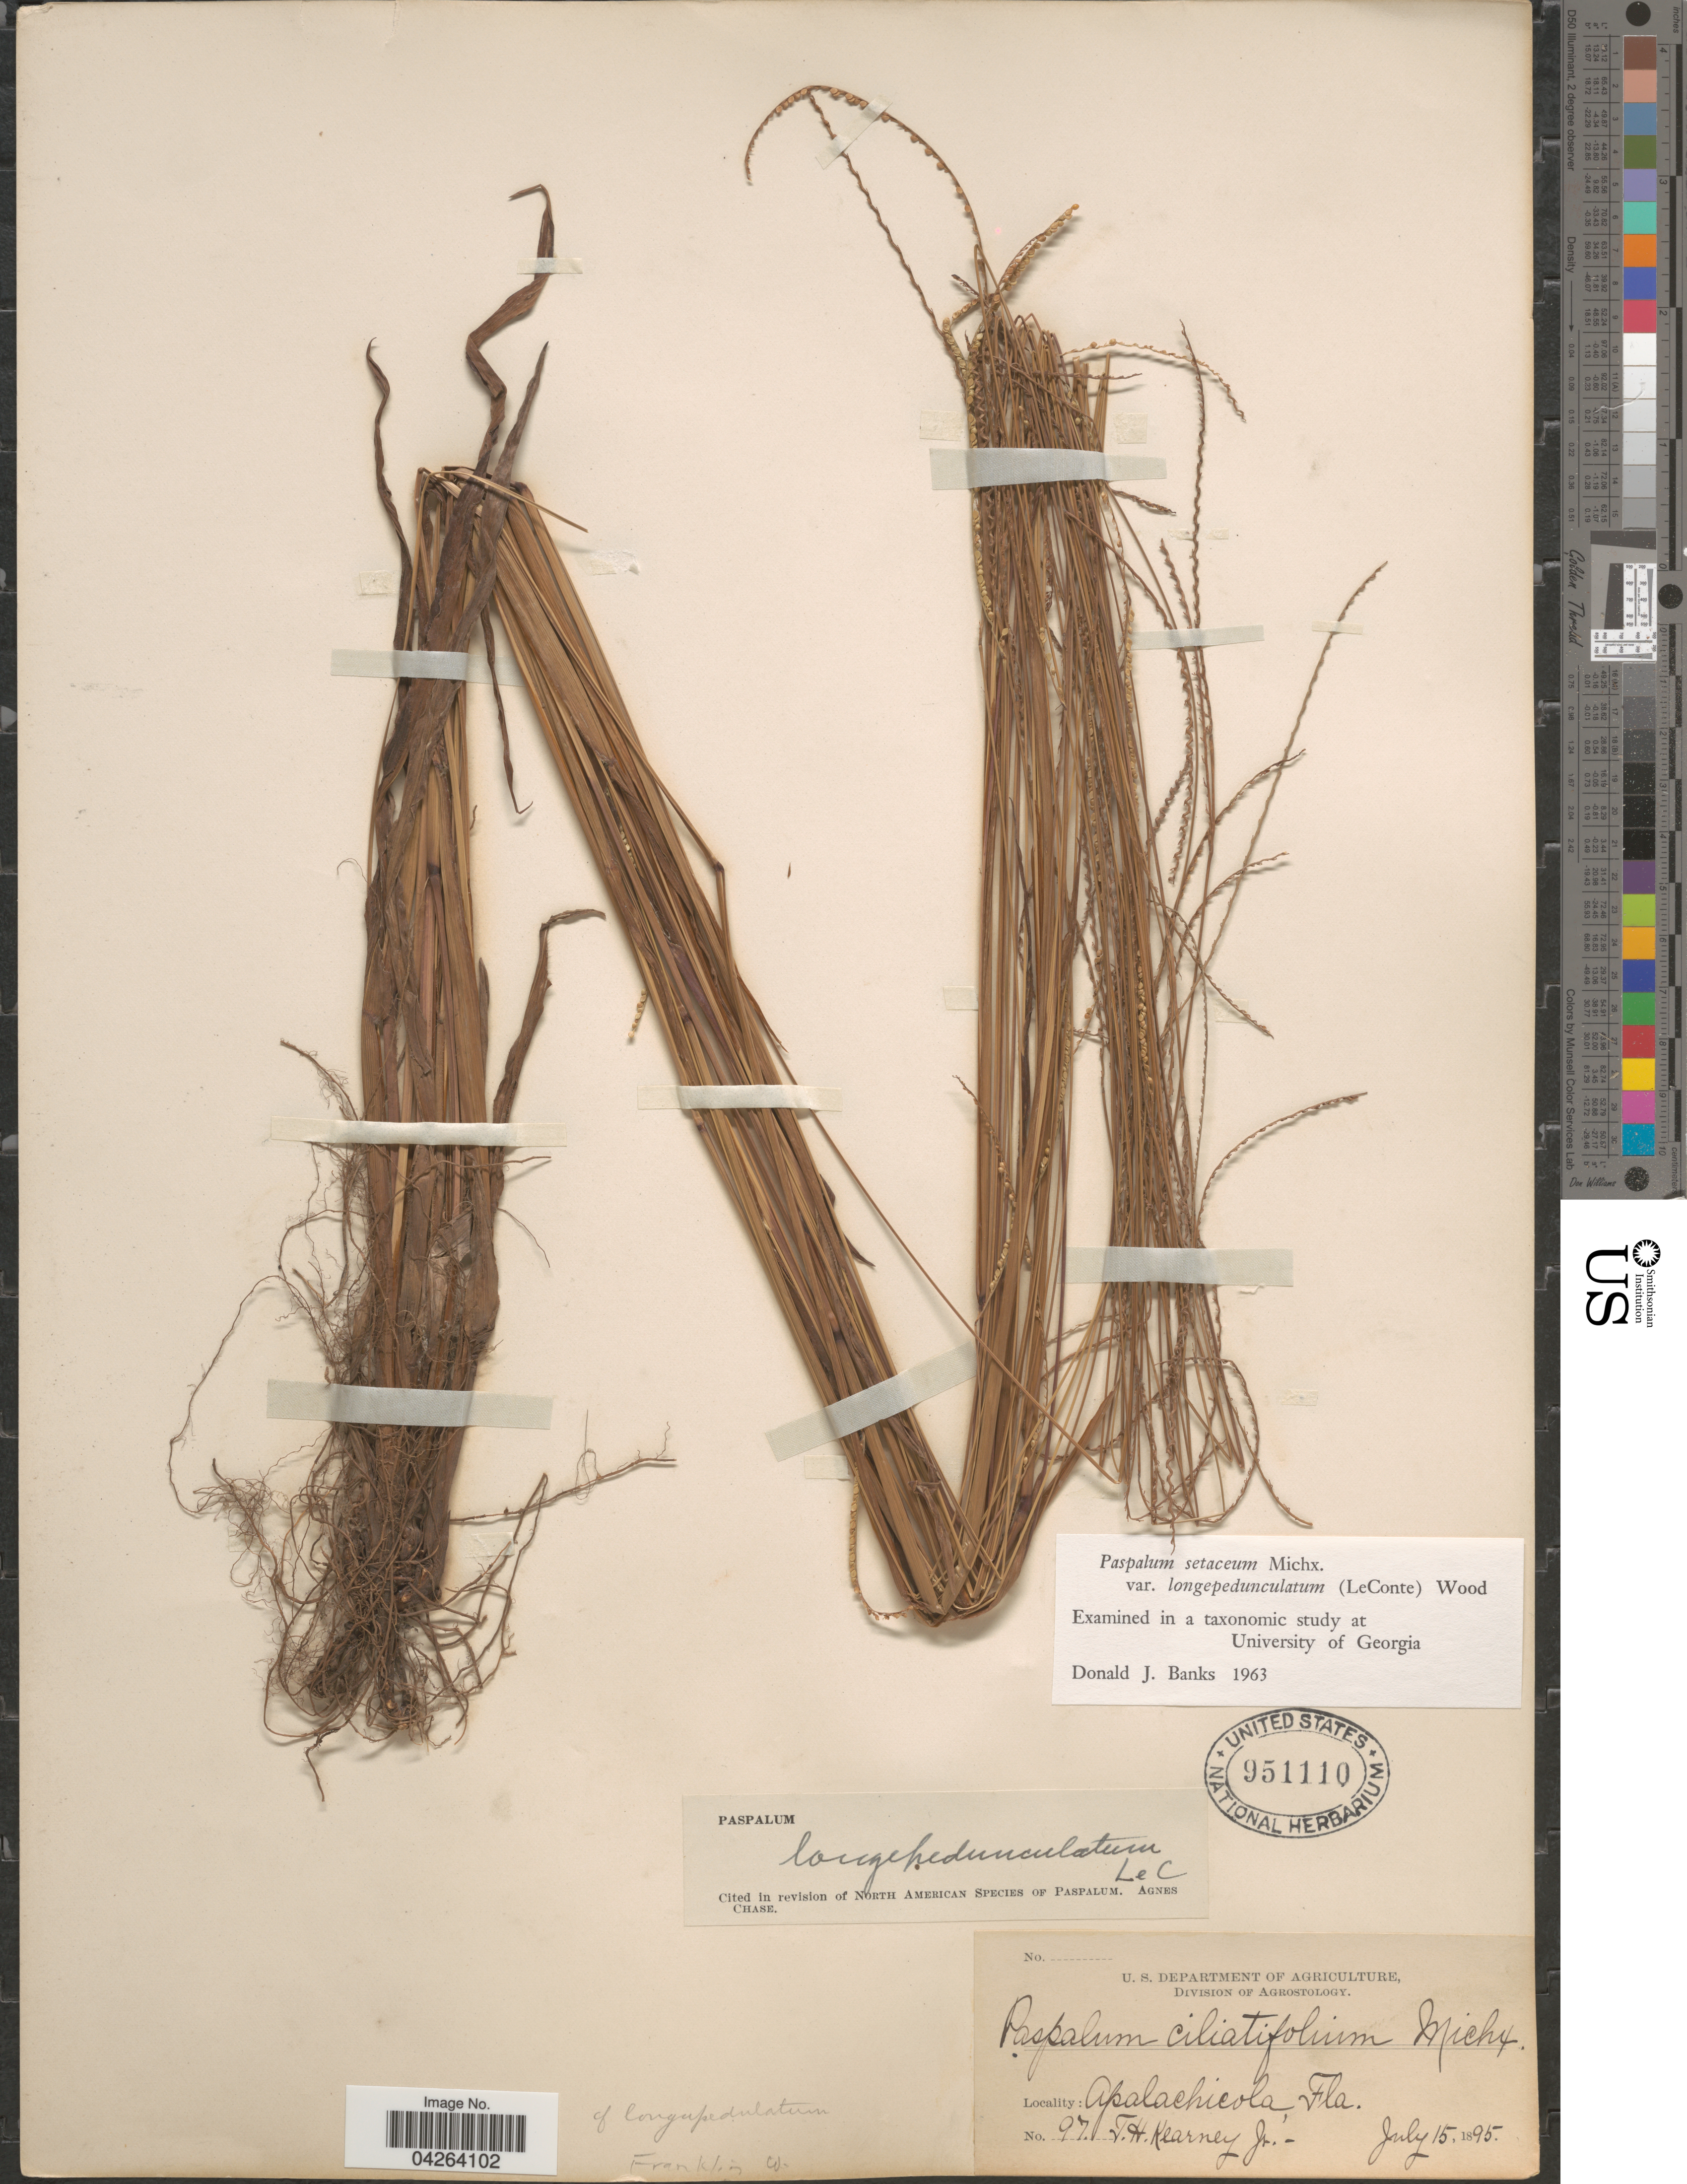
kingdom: Plantae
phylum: Tracheophyta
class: Liliopsida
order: Poales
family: Poaceae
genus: Paspalum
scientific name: Paspalum setaceum var. longipedunculatum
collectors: T. H. Kearney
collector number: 97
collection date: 1895-07-15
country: United States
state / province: Florida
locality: Apalachicola. Franklin Co.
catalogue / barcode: US 951110